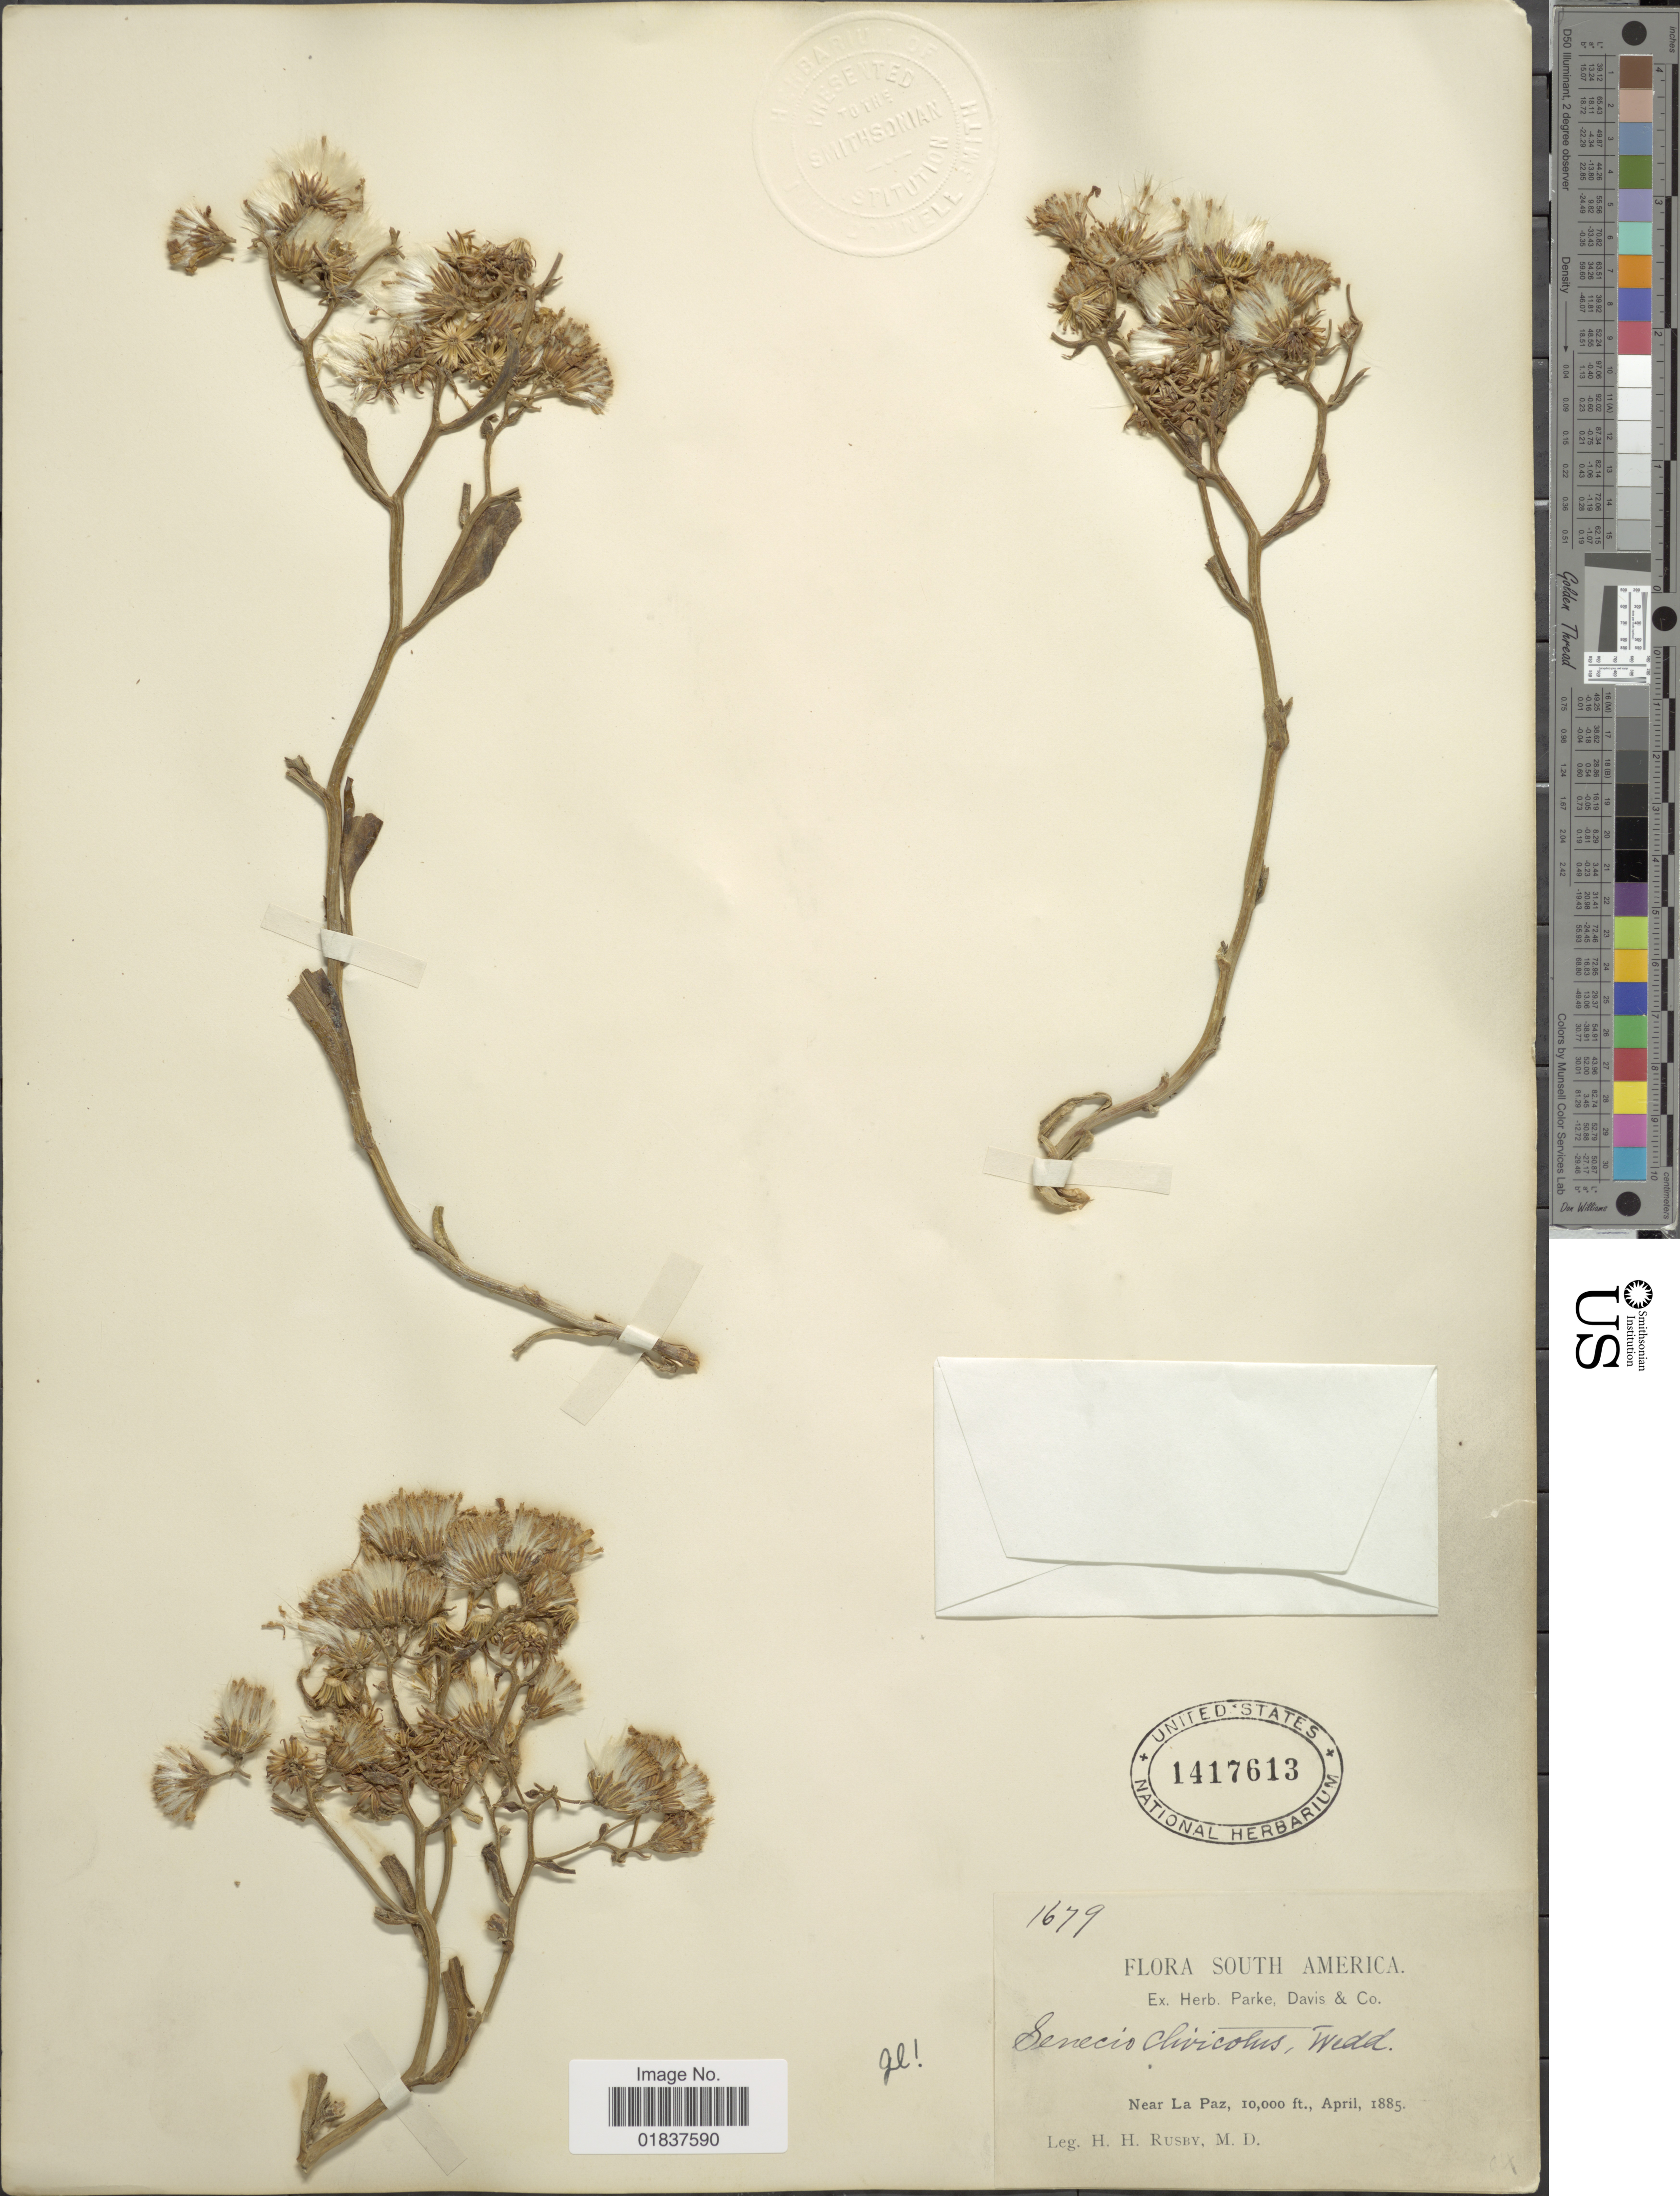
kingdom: Plantae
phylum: Tracheophyta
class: Magnoliopsida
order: Asterales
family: Asteraceae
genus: Senecio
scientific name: Senecio clivicola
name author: Wedd.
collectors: H. H. Rusby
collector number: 1679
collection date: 1885-04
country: Bolivia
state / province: La Paz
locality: Near La Paz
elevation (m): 3048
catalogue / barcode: US 1417613